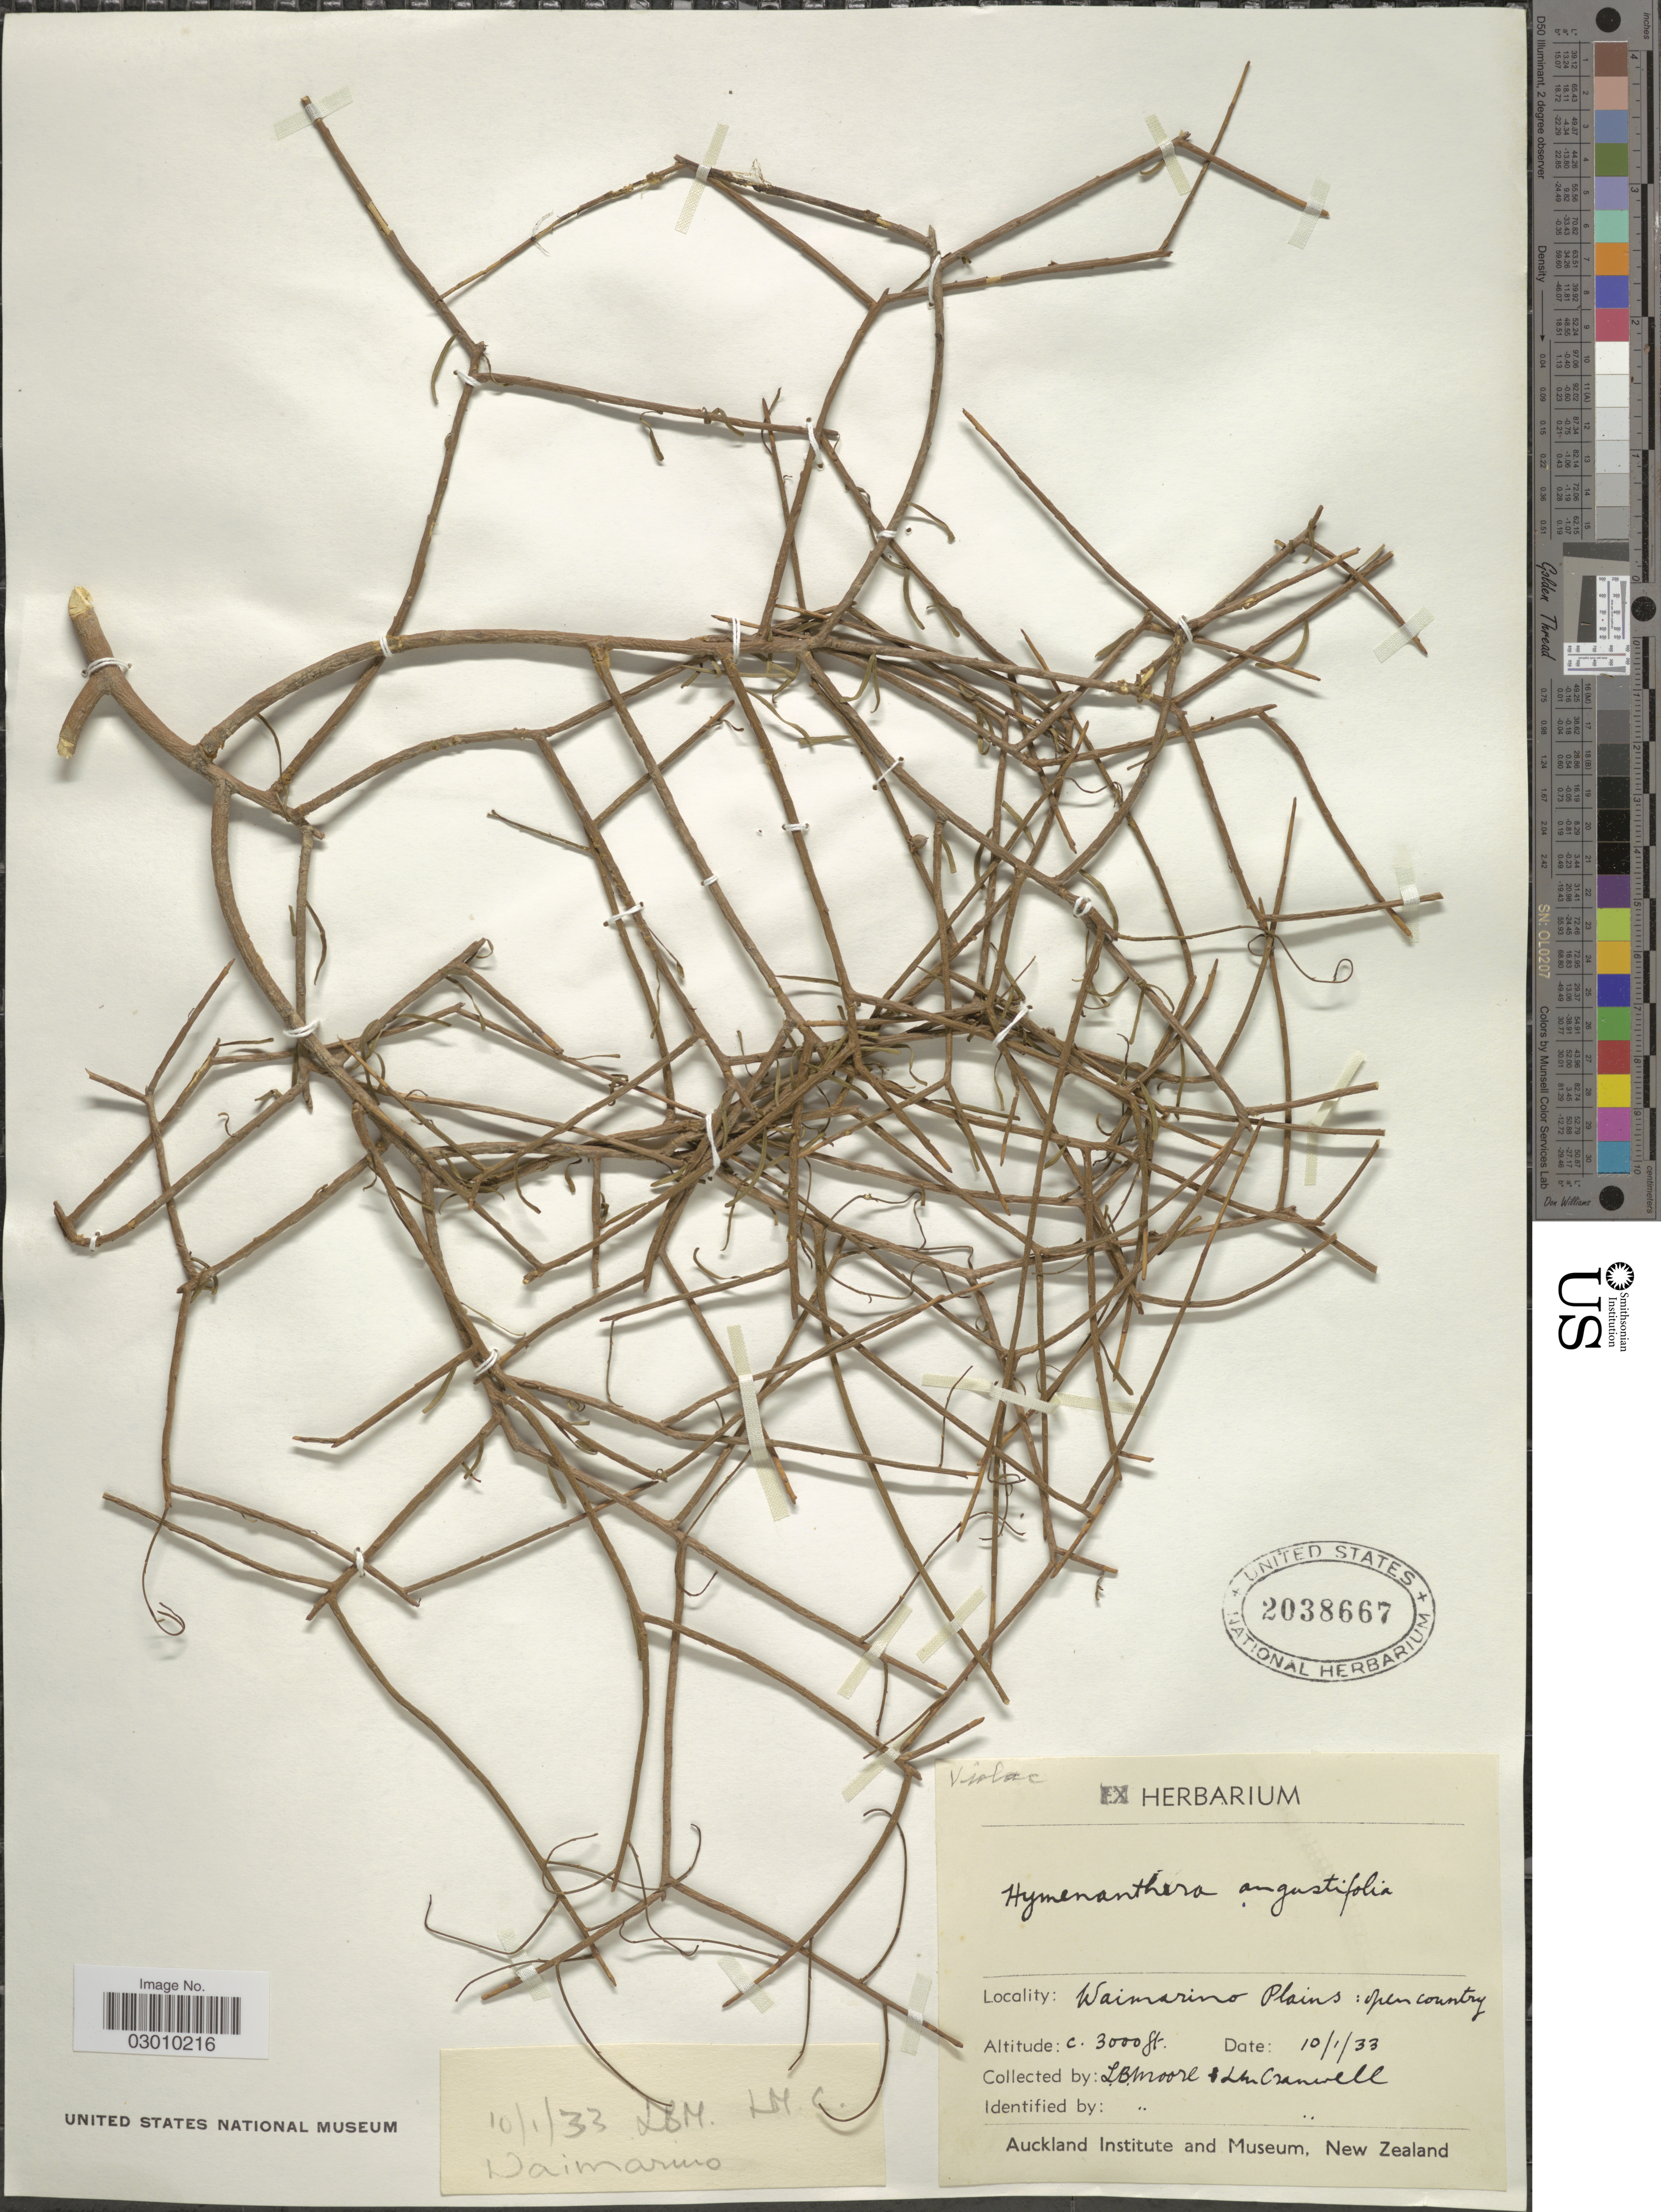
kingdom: Plantae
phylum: Tracheophyta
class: Magnoliopsida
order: Malpighiales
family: Violaceae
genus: Melicytus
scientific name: Melicytus angustifolius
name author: (R. Br. ex DC.) Garn.-Jones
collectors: L. Moore & L. Cranwell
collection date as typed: Transcribed d/m/y: 10/1/33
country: New Zealand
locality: Waimarino Plains: open country.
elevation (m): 914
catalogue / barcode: US 2038667